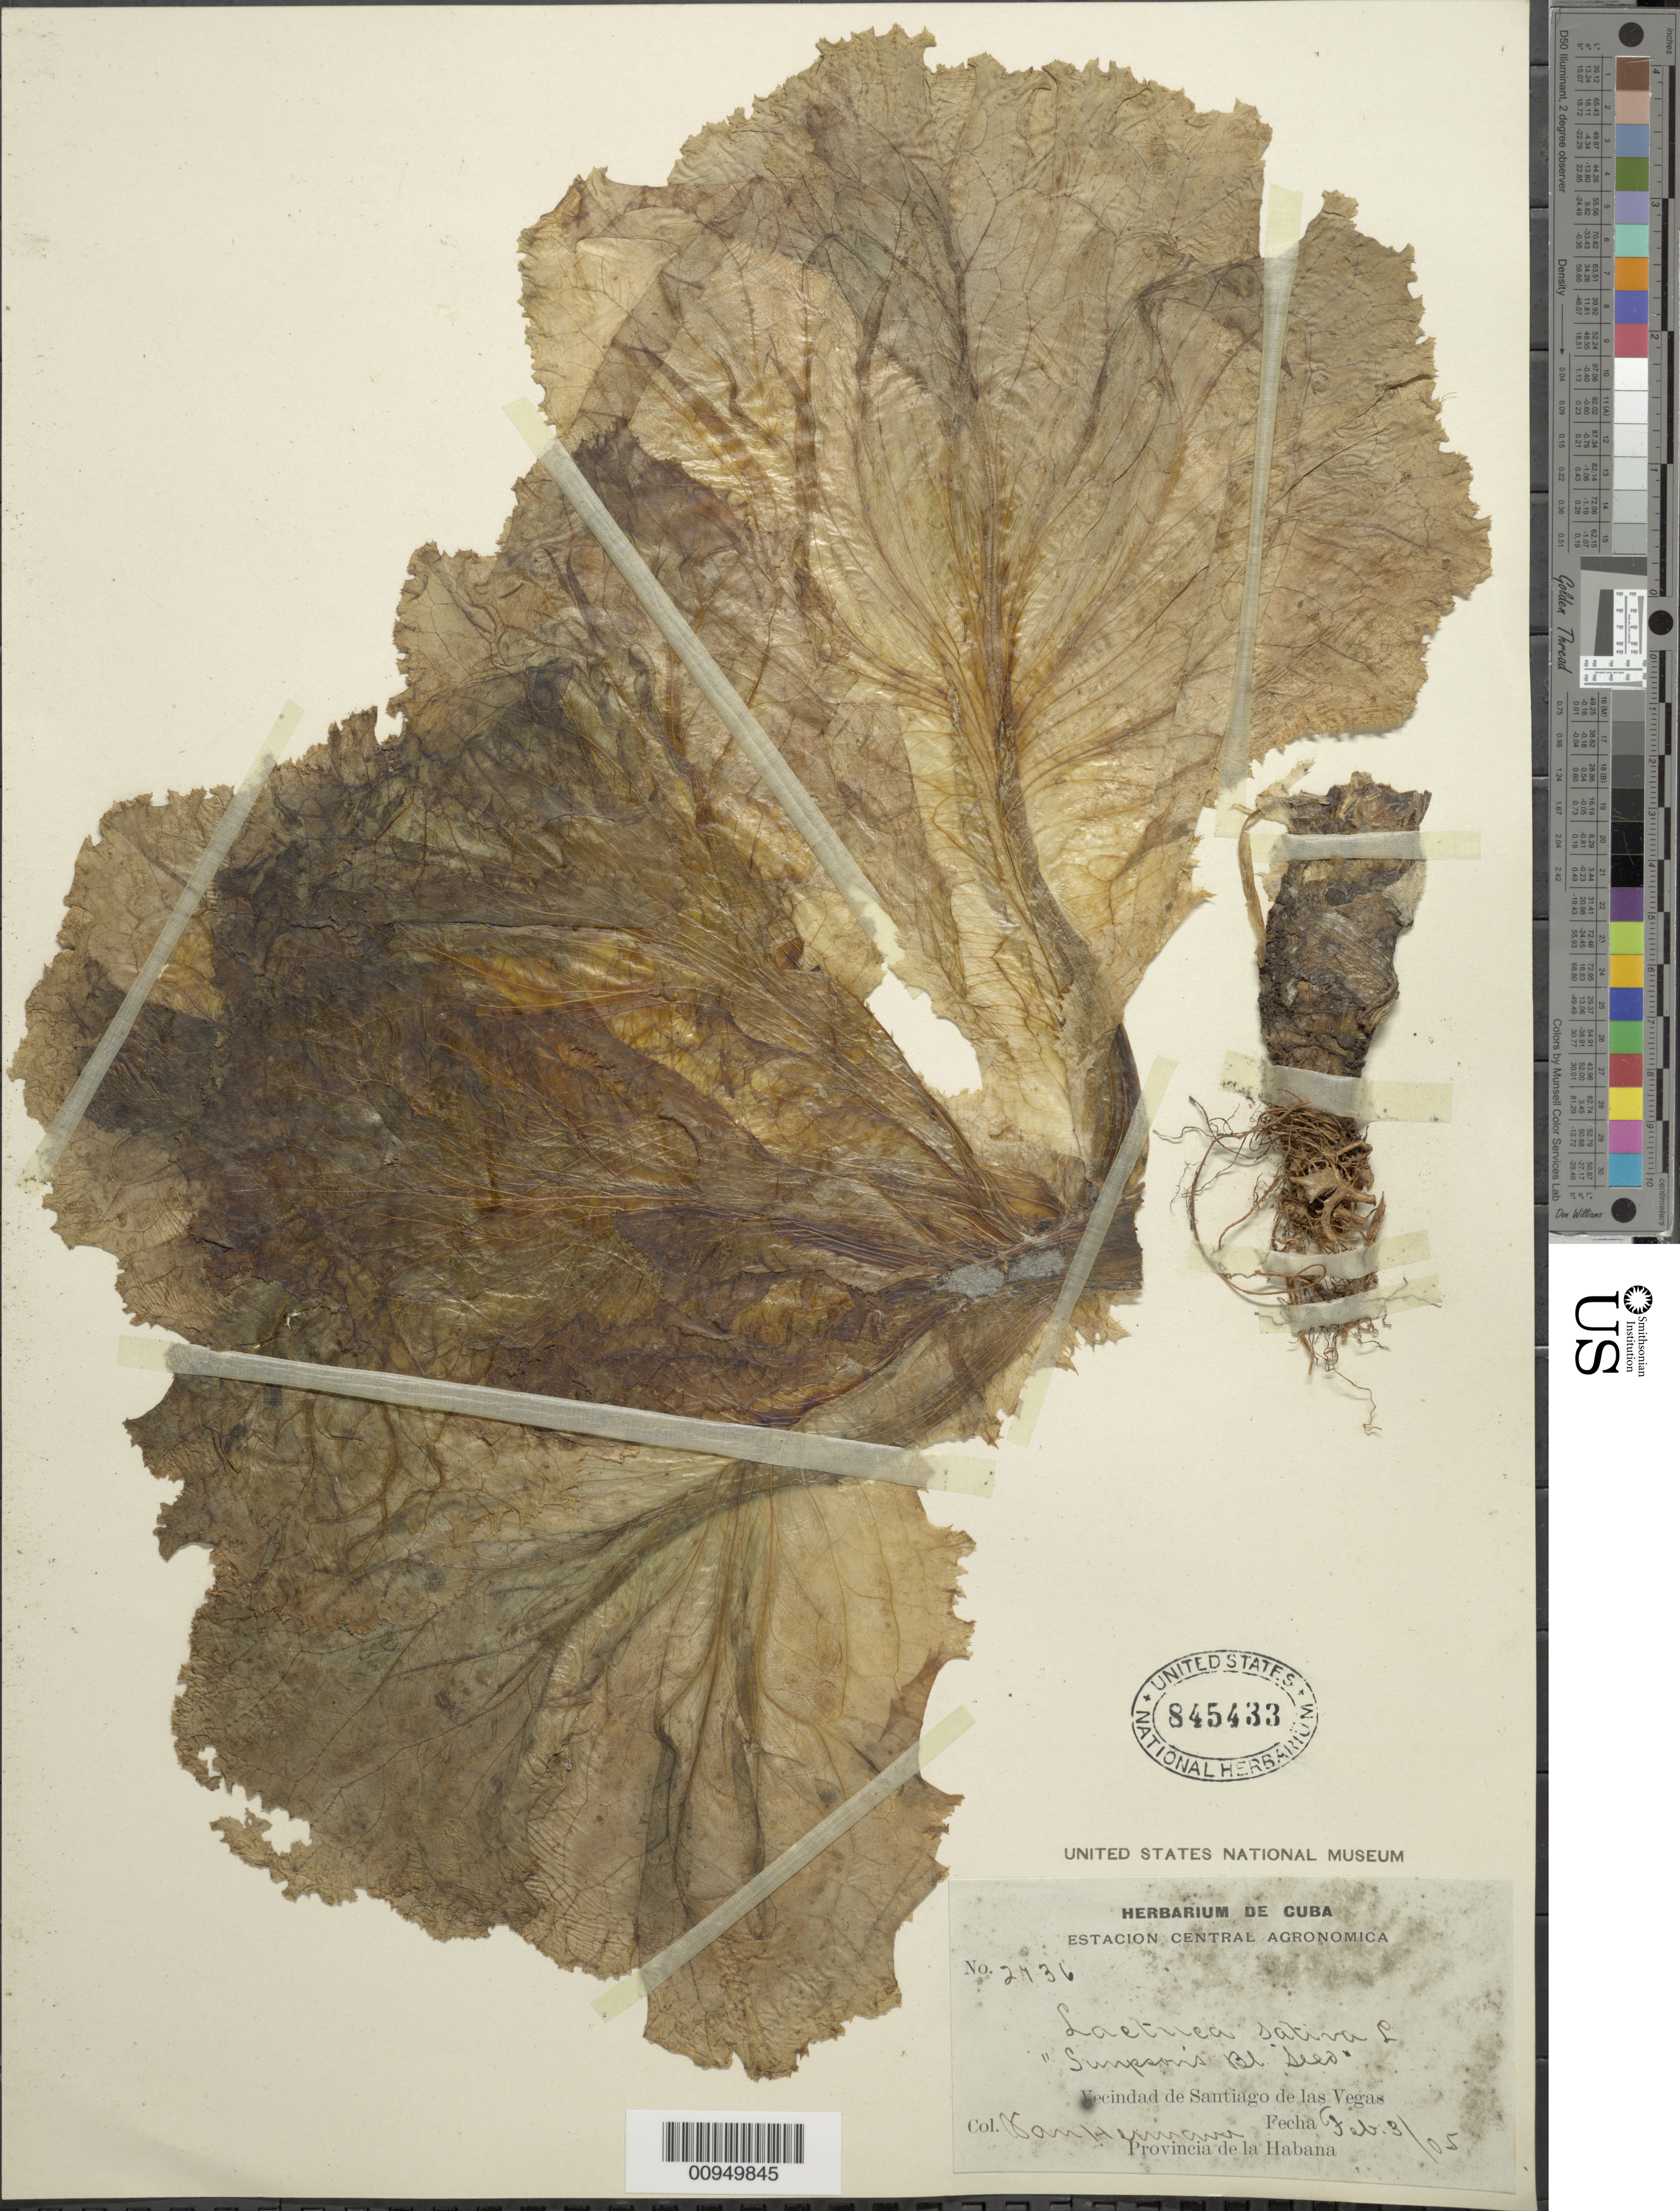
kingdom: Plantae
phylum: Tracheophyta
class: Magnoliopsida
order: Asterales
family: Asteraceae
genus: Lactuca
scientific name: Lactuca sativa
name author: L.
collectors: H. A. Van Hermann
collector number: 2136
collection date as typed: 03 Feb 1905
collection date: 1905-02-03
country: Cuba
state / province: La Habana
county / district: Municipio Boyeros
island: Cuba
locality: Santiago de las Vegas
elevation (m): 97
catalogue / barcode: US 845433